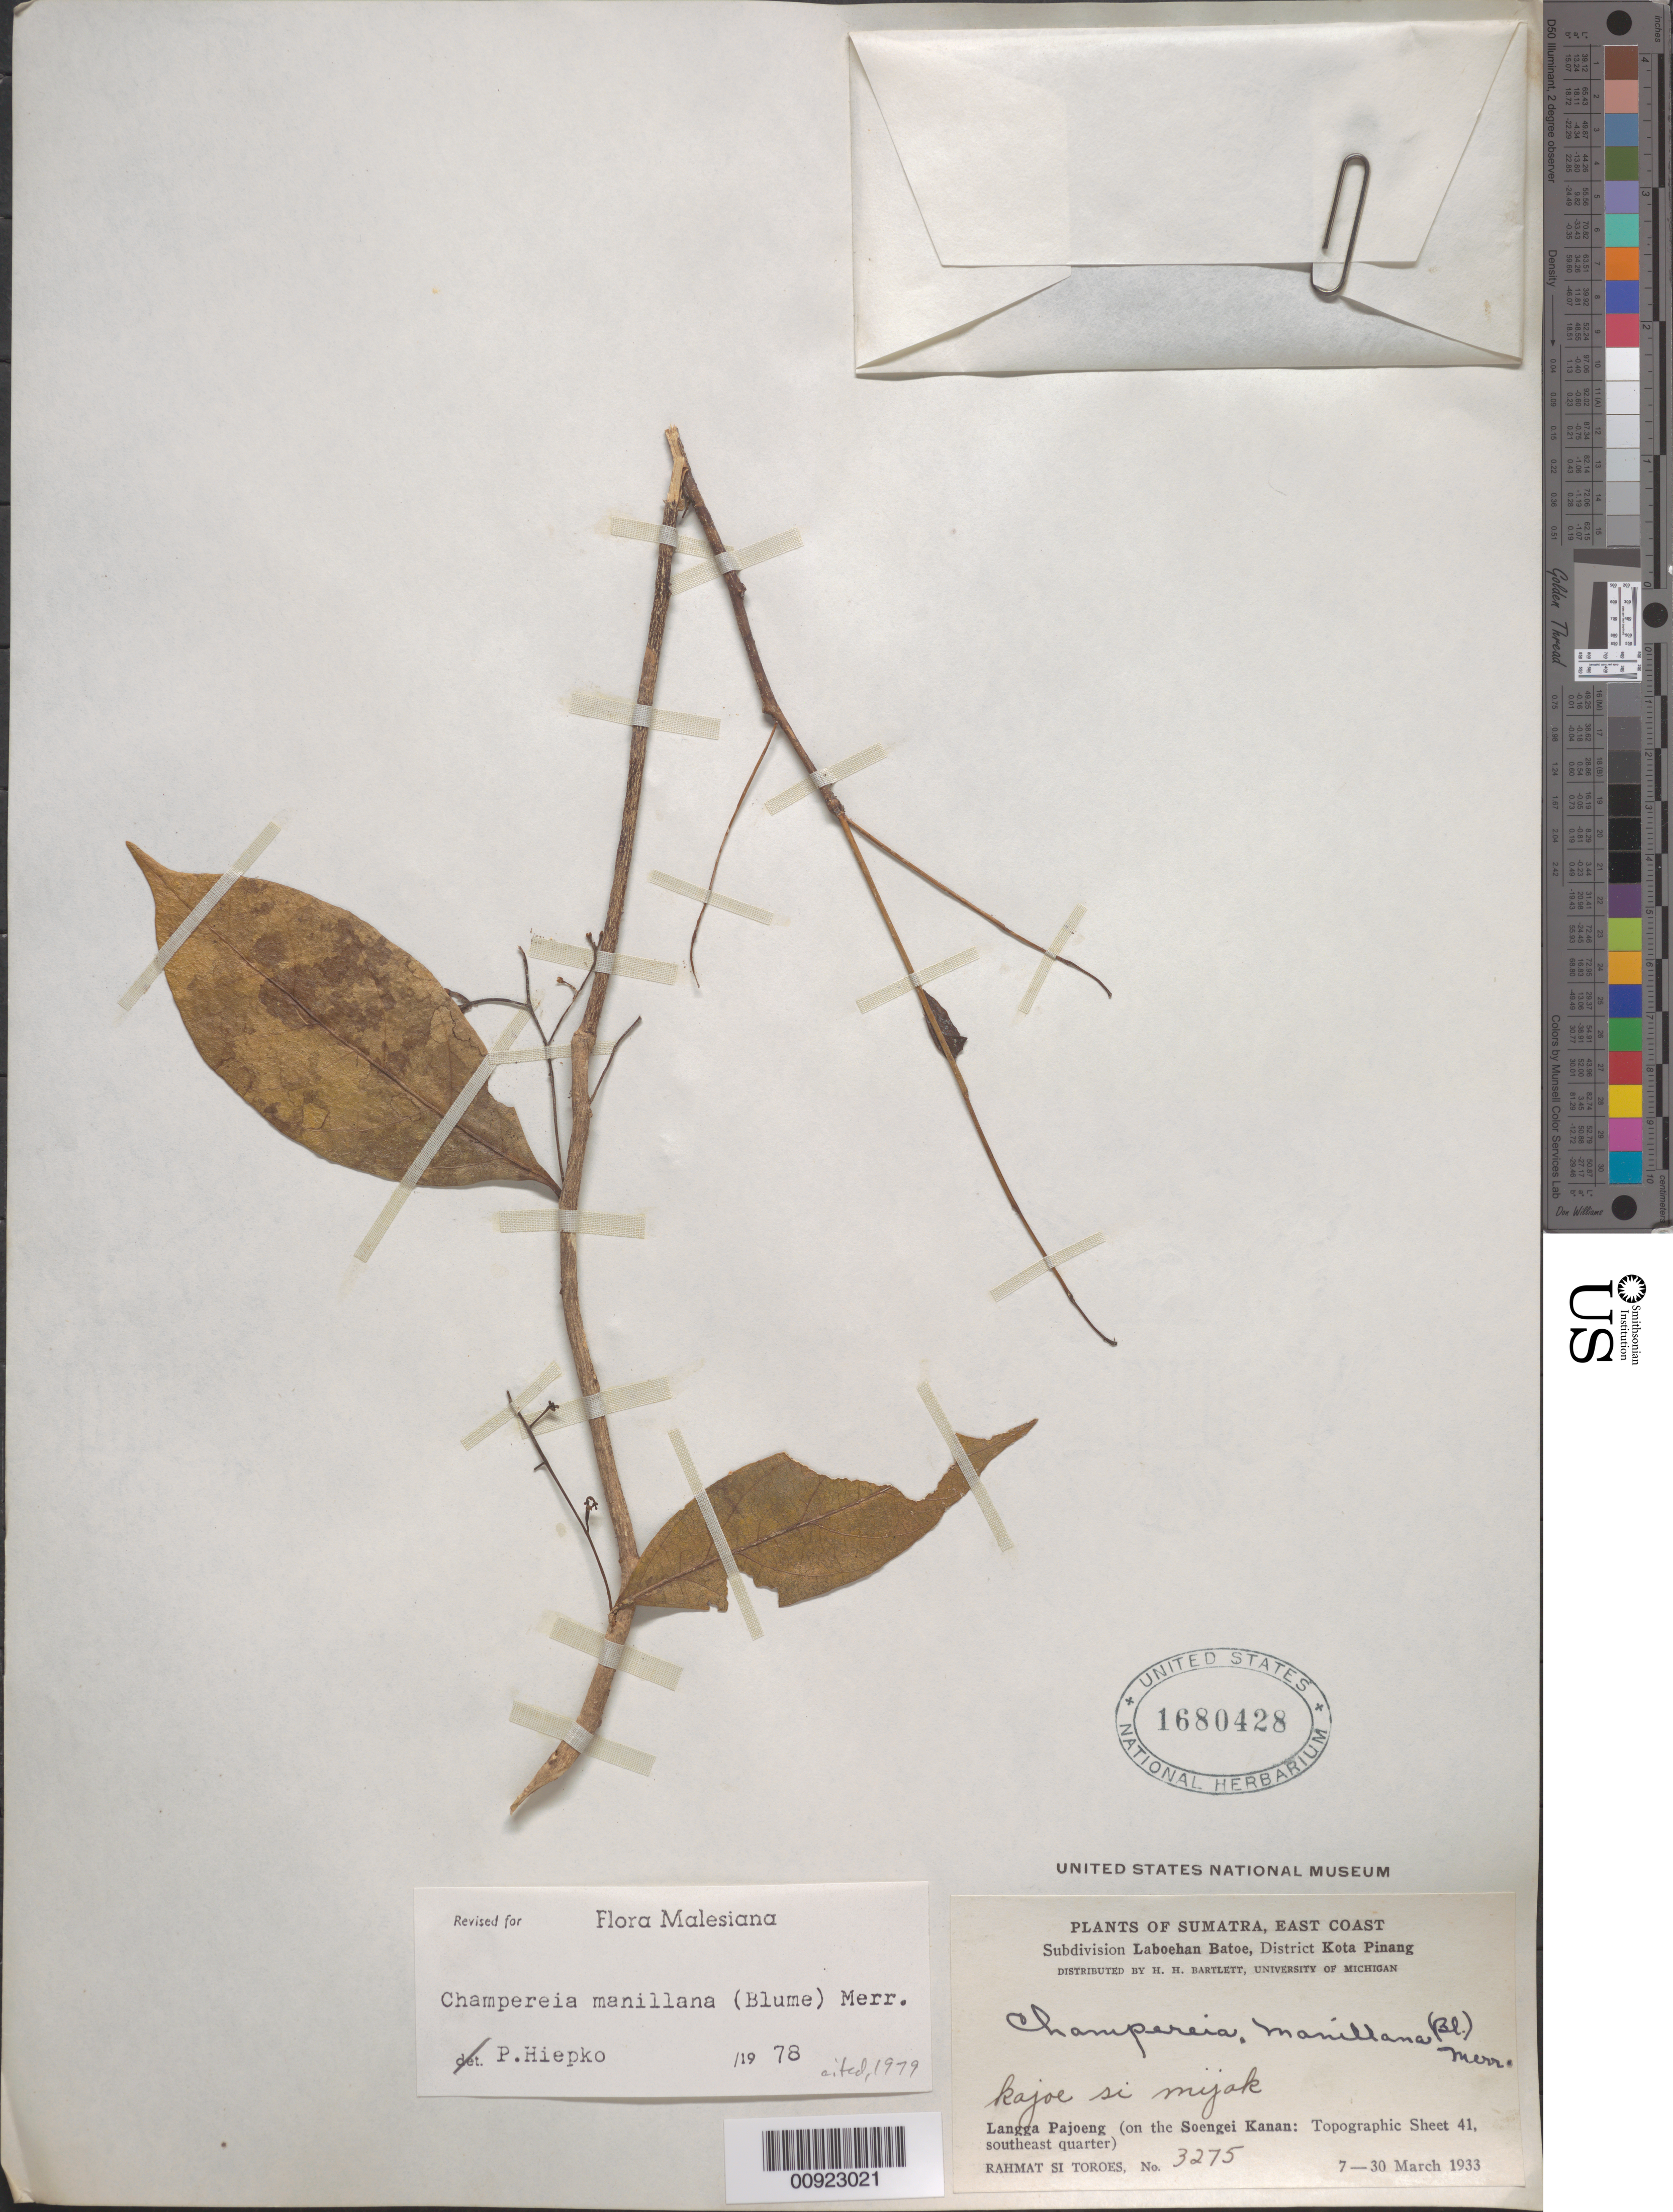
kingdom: Plantae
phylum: Tracheophyta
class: Magnoliopsida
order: Santalales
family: Opiliaceae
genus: Champereia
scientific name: Champereia manillana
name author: (Blume) Merr.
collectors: Rahmat Si Boeea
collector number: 3275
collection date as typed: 07 Mar 1933 to 30 Mar 1933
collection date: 1933-03-07/1933-03-30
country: Indonesia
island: Sumatra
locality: District Kota Pinang; Subdivision Laboehan Batoe; Langga Pajoen (on the Soengei Kanan)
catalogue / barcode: US 1680428